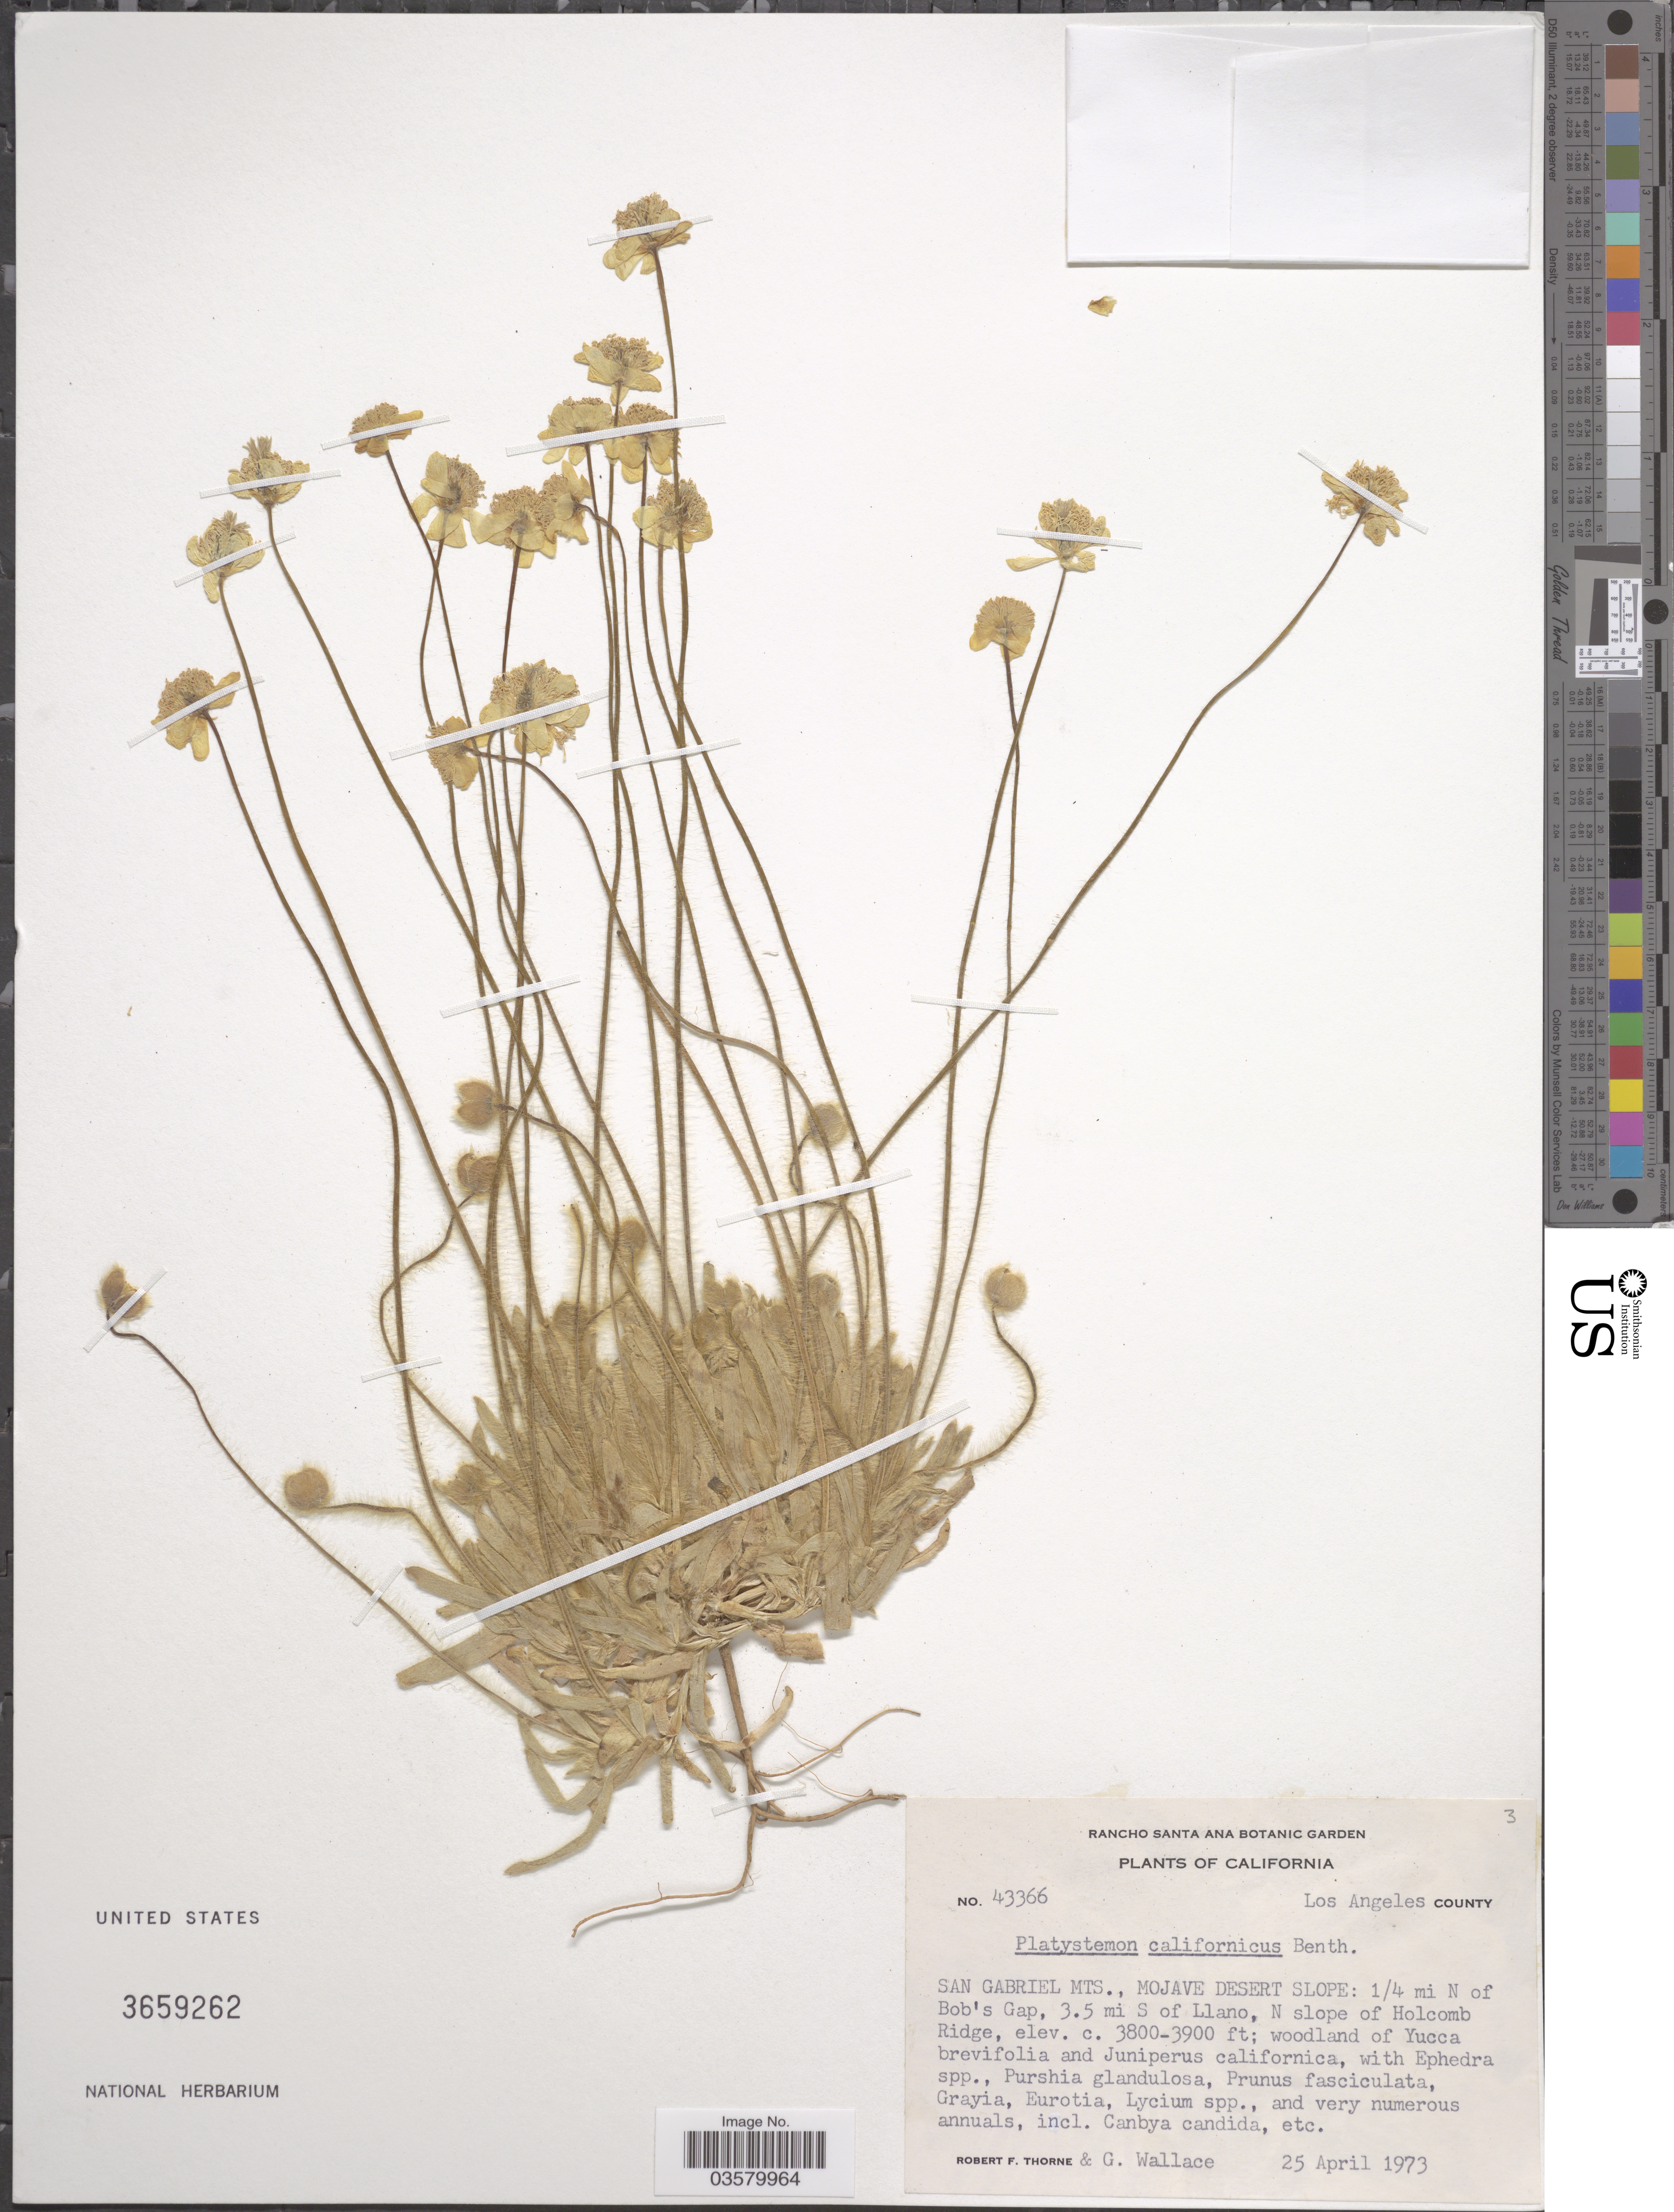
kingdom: Plantae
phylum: Tracheophyta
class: Magnoliopsida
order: Ranunculales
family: Papaveraceae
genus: Platystemon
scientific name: Platystemon californicus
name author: Benth.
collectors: R. F. Thorne & G. Wallace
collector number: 43366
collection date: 1973-04-25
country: United States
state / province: California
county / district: Los Angeles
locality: Los Angeles County. San Gabriel Mts., Mojave Desert Slope: ¼ mi N of Bob's Gap, 3.5 mi S of Llano, N slope of Holcomb Ridge.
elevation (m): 1158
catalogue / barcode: US 3659262